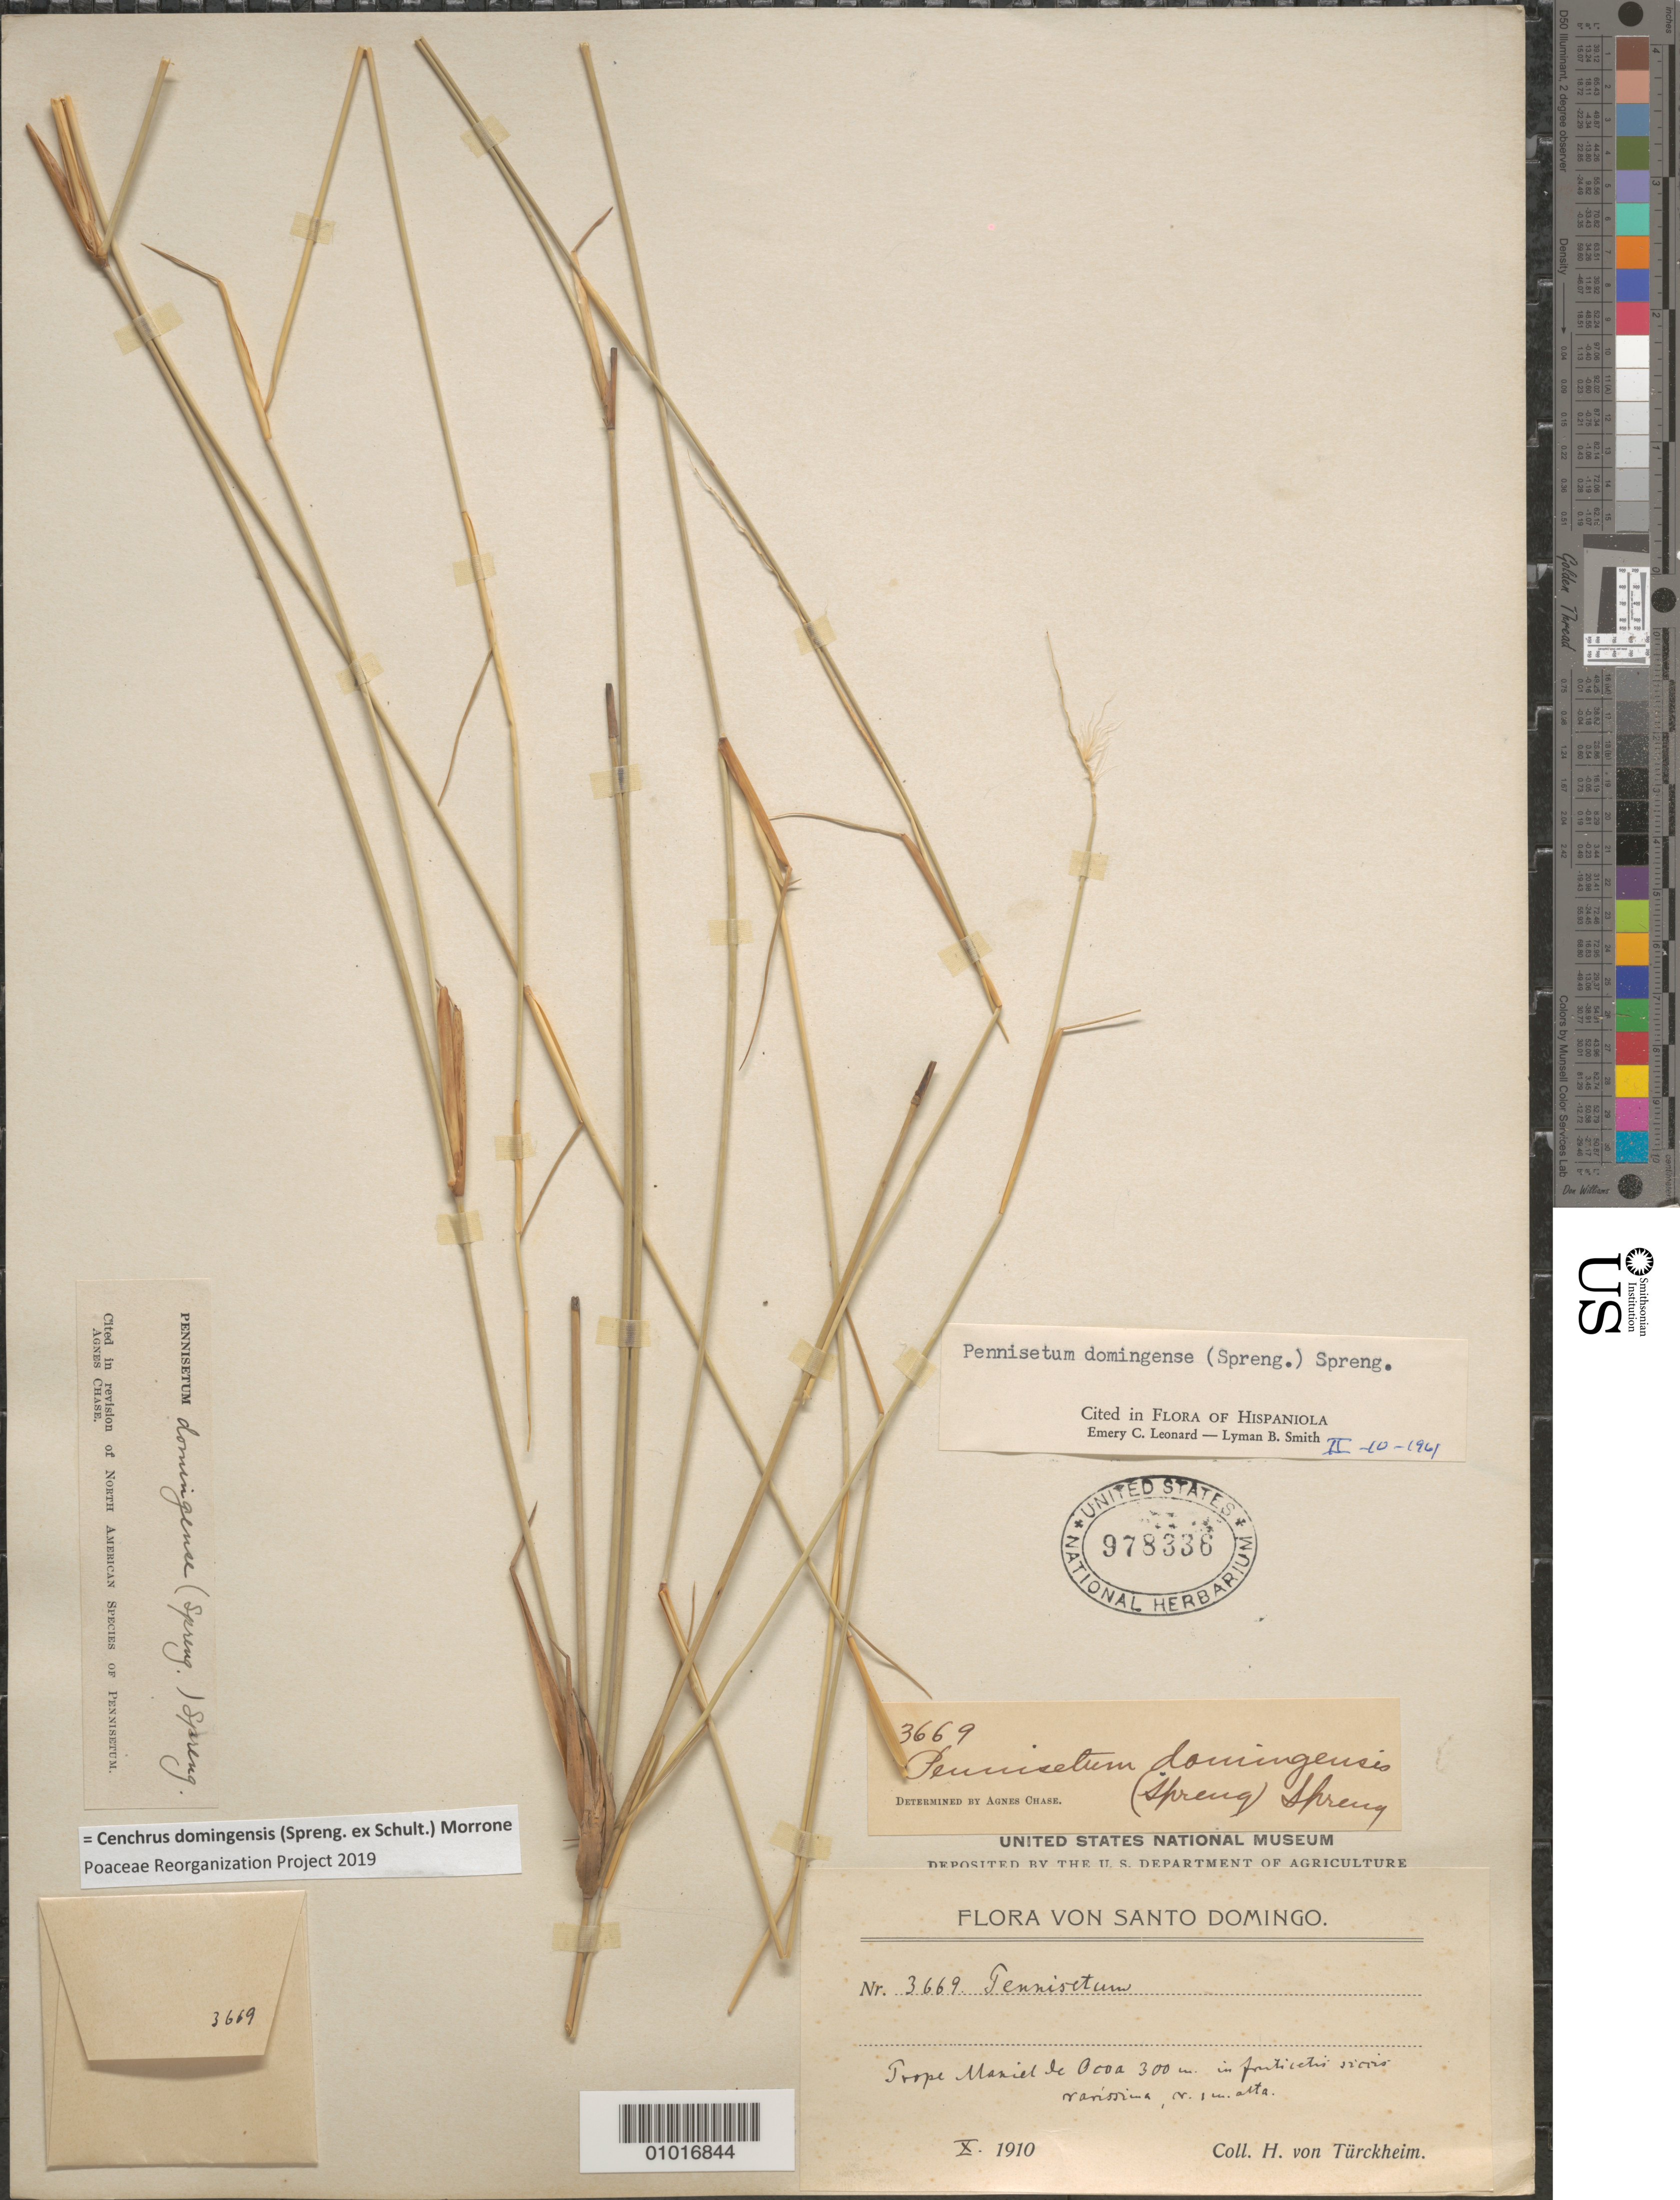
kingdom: Plantae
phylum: Tracheophyta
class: Liliopsida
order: Poales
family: Poaceae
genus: Cenchrus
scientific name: Cenchrus domingensis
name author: (Spreng. ex Schult.) Morrone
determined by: Poaceae Reorganization Project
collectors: H. von Türckheim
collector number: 3669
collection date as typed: Oct 1910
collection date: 1910-10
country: Dominican Republic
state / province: Distrito Nacional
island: Hispaniola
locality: Trope Mariel de Ocoa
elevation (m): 300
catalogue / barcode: US 978336